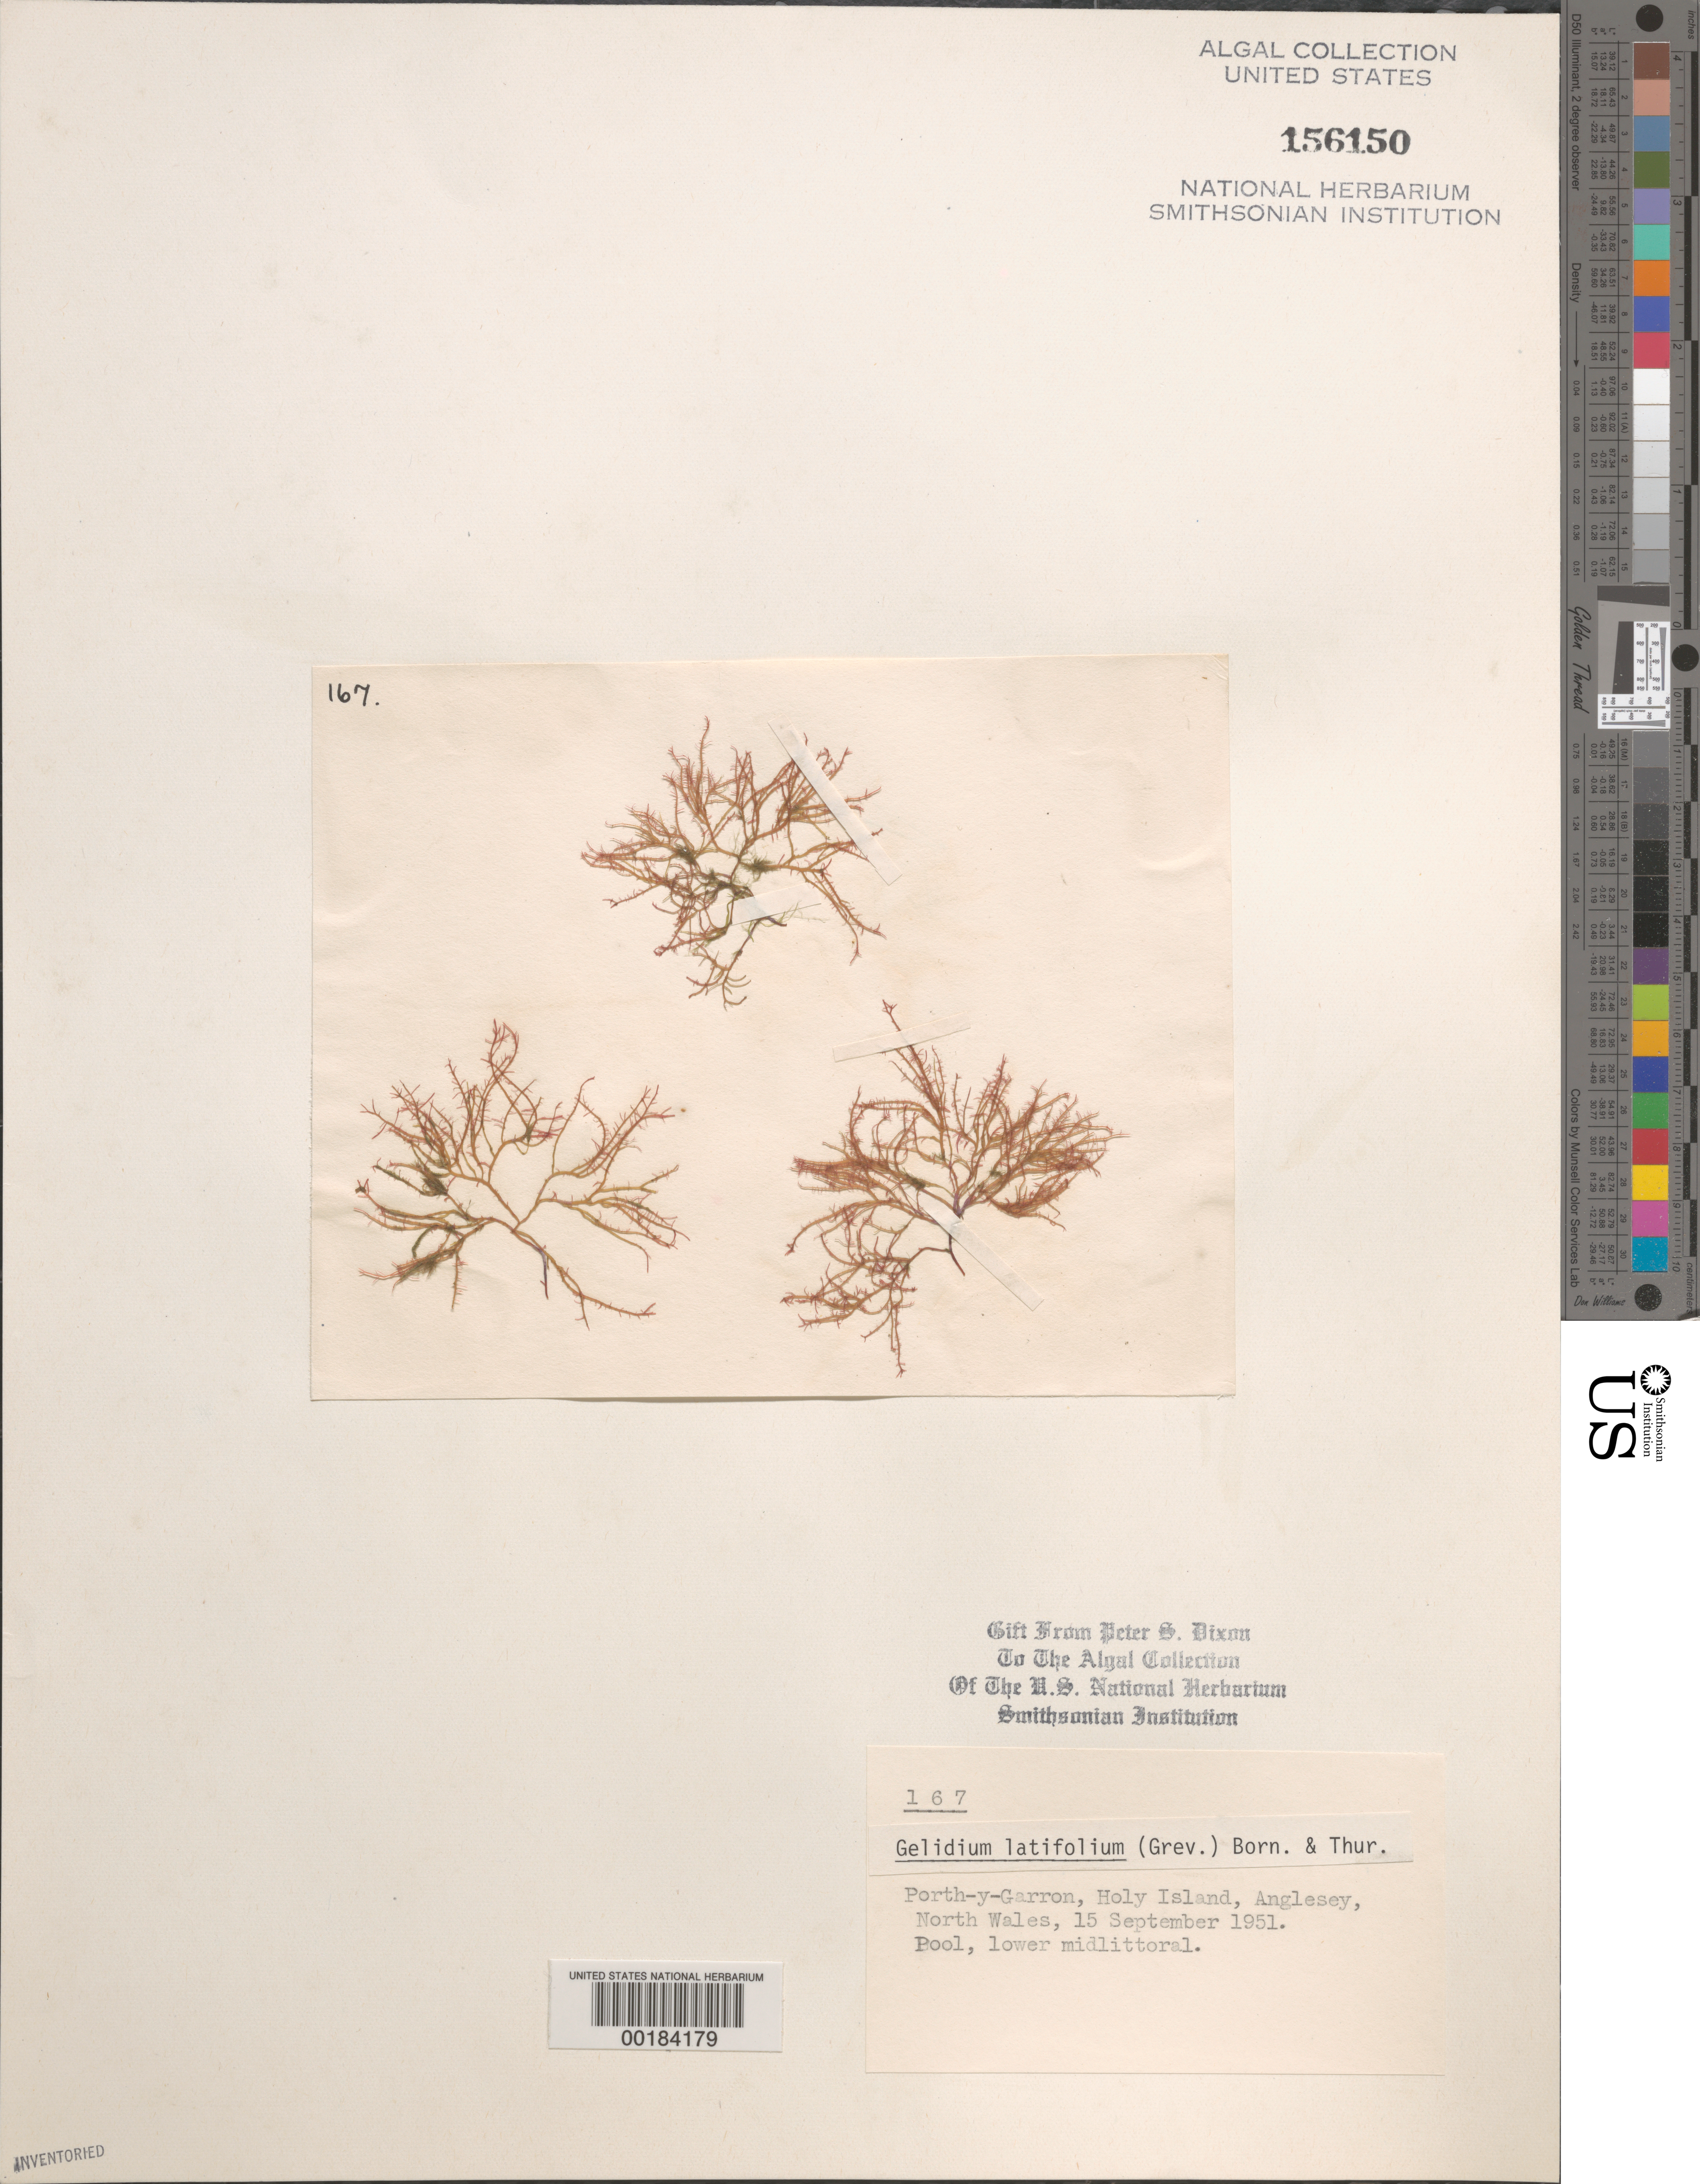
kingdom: Plantae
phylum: Rhodophyta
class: Florideophyceae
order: Gelidiales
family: Gelidiaceae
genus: Gelidium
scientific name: Gelidium spinosum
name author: (S.G. Gmel.) P.C. Silva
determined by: Algae name updating Project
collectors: P. S. Dixon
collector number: PSD 167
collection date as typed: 15 Sep 1951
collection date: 1951-09-15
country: United Kingdom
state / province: Wales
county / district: Gwynedd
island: Anglesey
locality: Porth-y-Garron, Holy Island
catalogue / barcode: US 156150